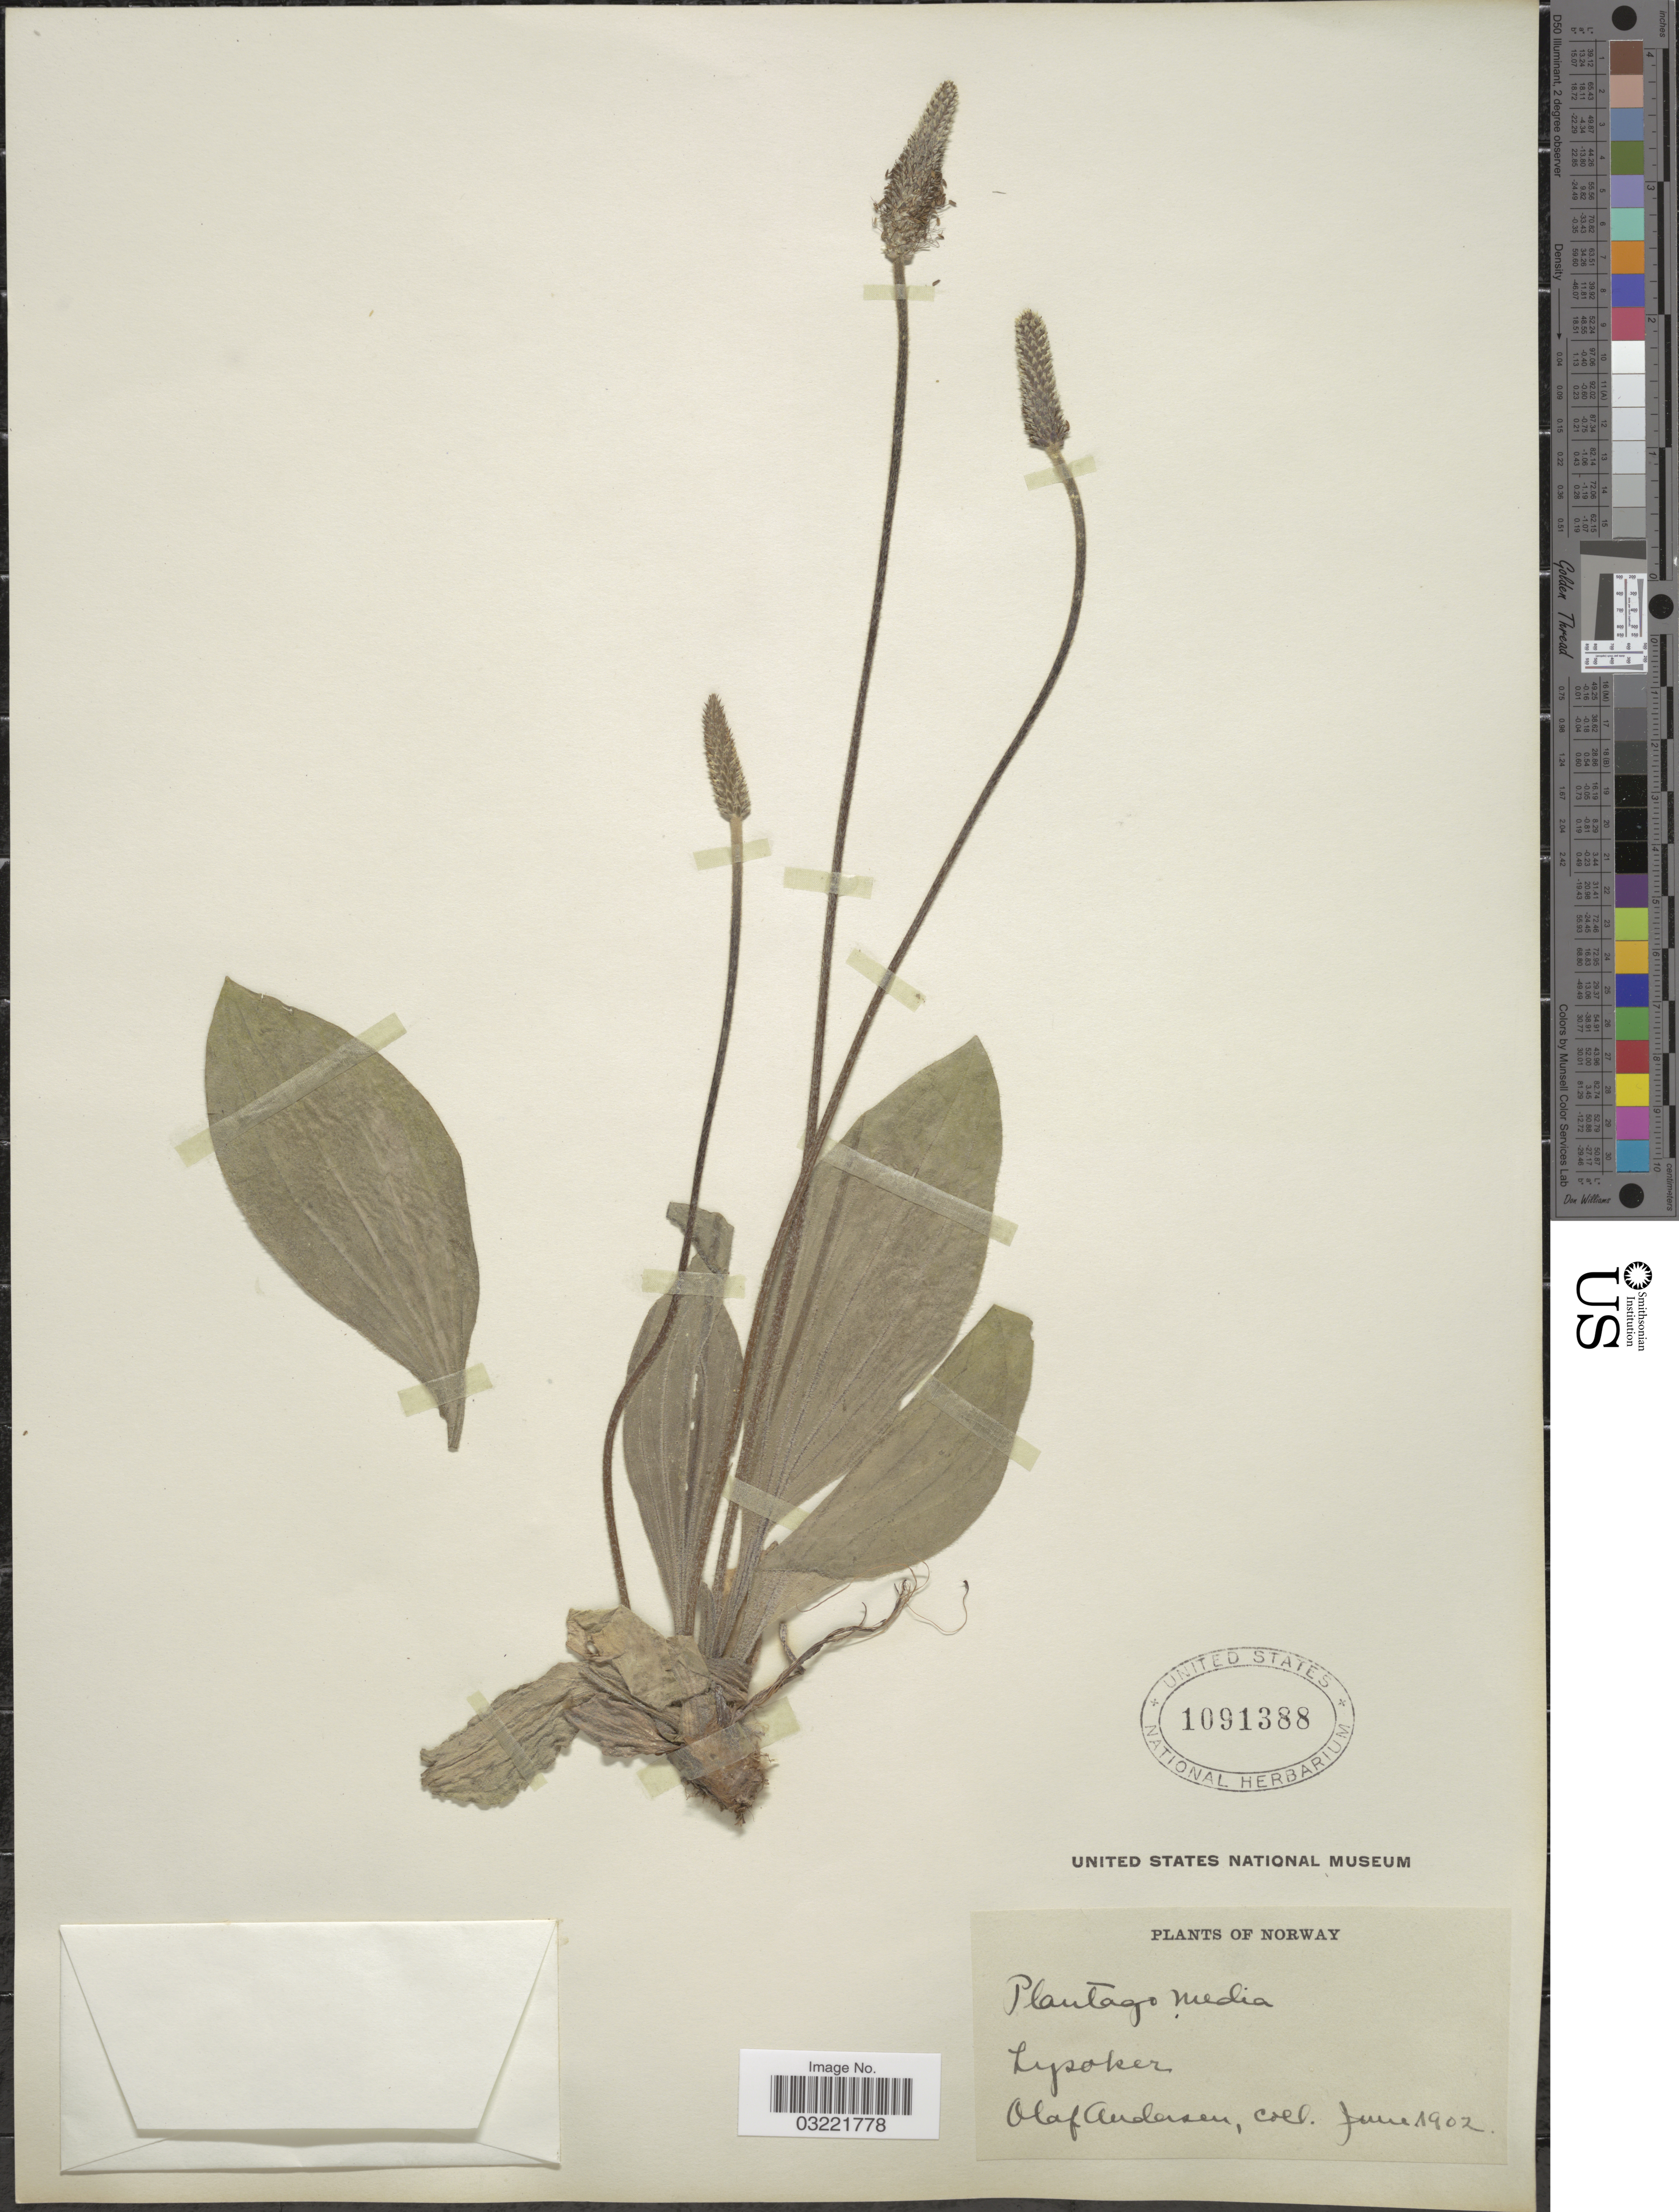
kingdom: Plantae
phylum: Tracheophyta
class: Magnoliopsida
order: Lamiales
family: Plantaginaceae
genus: Plantago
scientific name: Plantago media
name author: L.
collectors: O. Andersen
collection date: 1902-06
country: Norway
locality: Lysoker.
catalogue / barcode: US 1091388